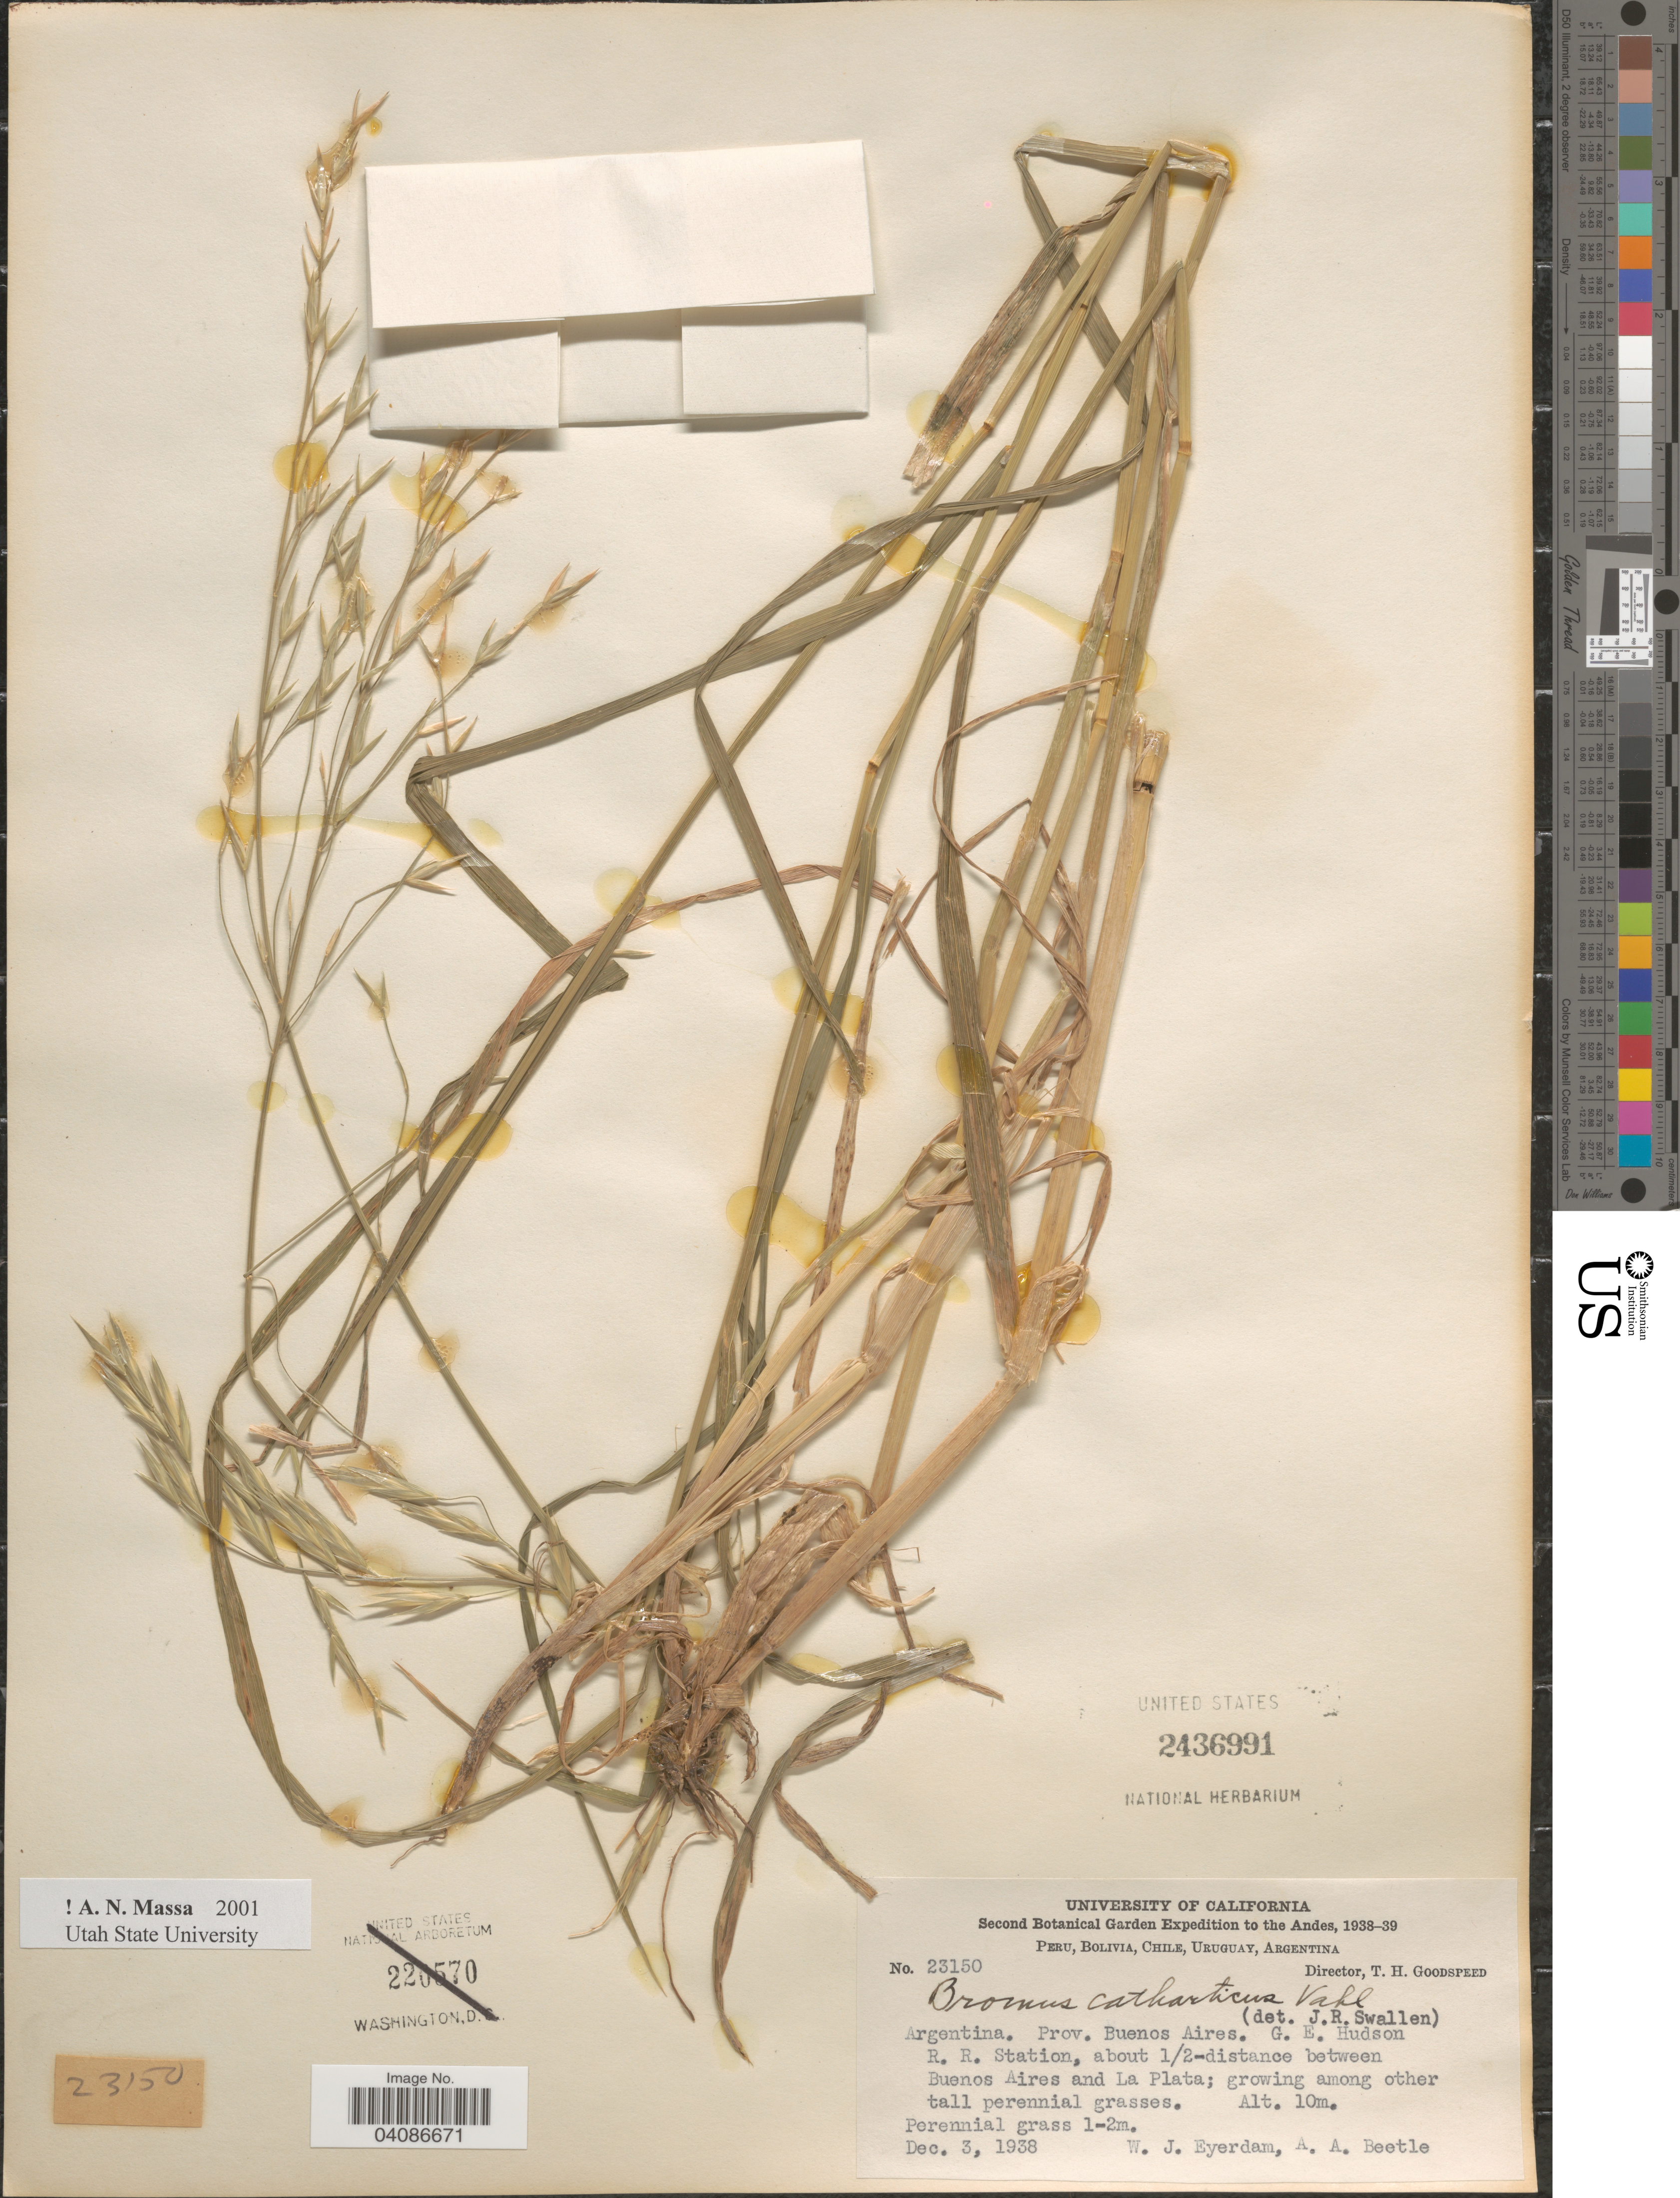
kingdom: Plantae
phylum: Tracheophyta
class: Liliopsida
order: Poales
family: Poaceae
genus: Bromus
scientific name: Bromus catharticus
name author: Vahl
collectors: W. J. Eyerdam & A. A. Beetle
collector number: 23150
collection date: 1938-12-03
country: Argentina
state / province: Buenos Aires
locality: G.E. Hudson R. R. Station, about halfway between Buenos Aires and La Plata.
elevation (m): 10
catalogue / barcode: US 2436991